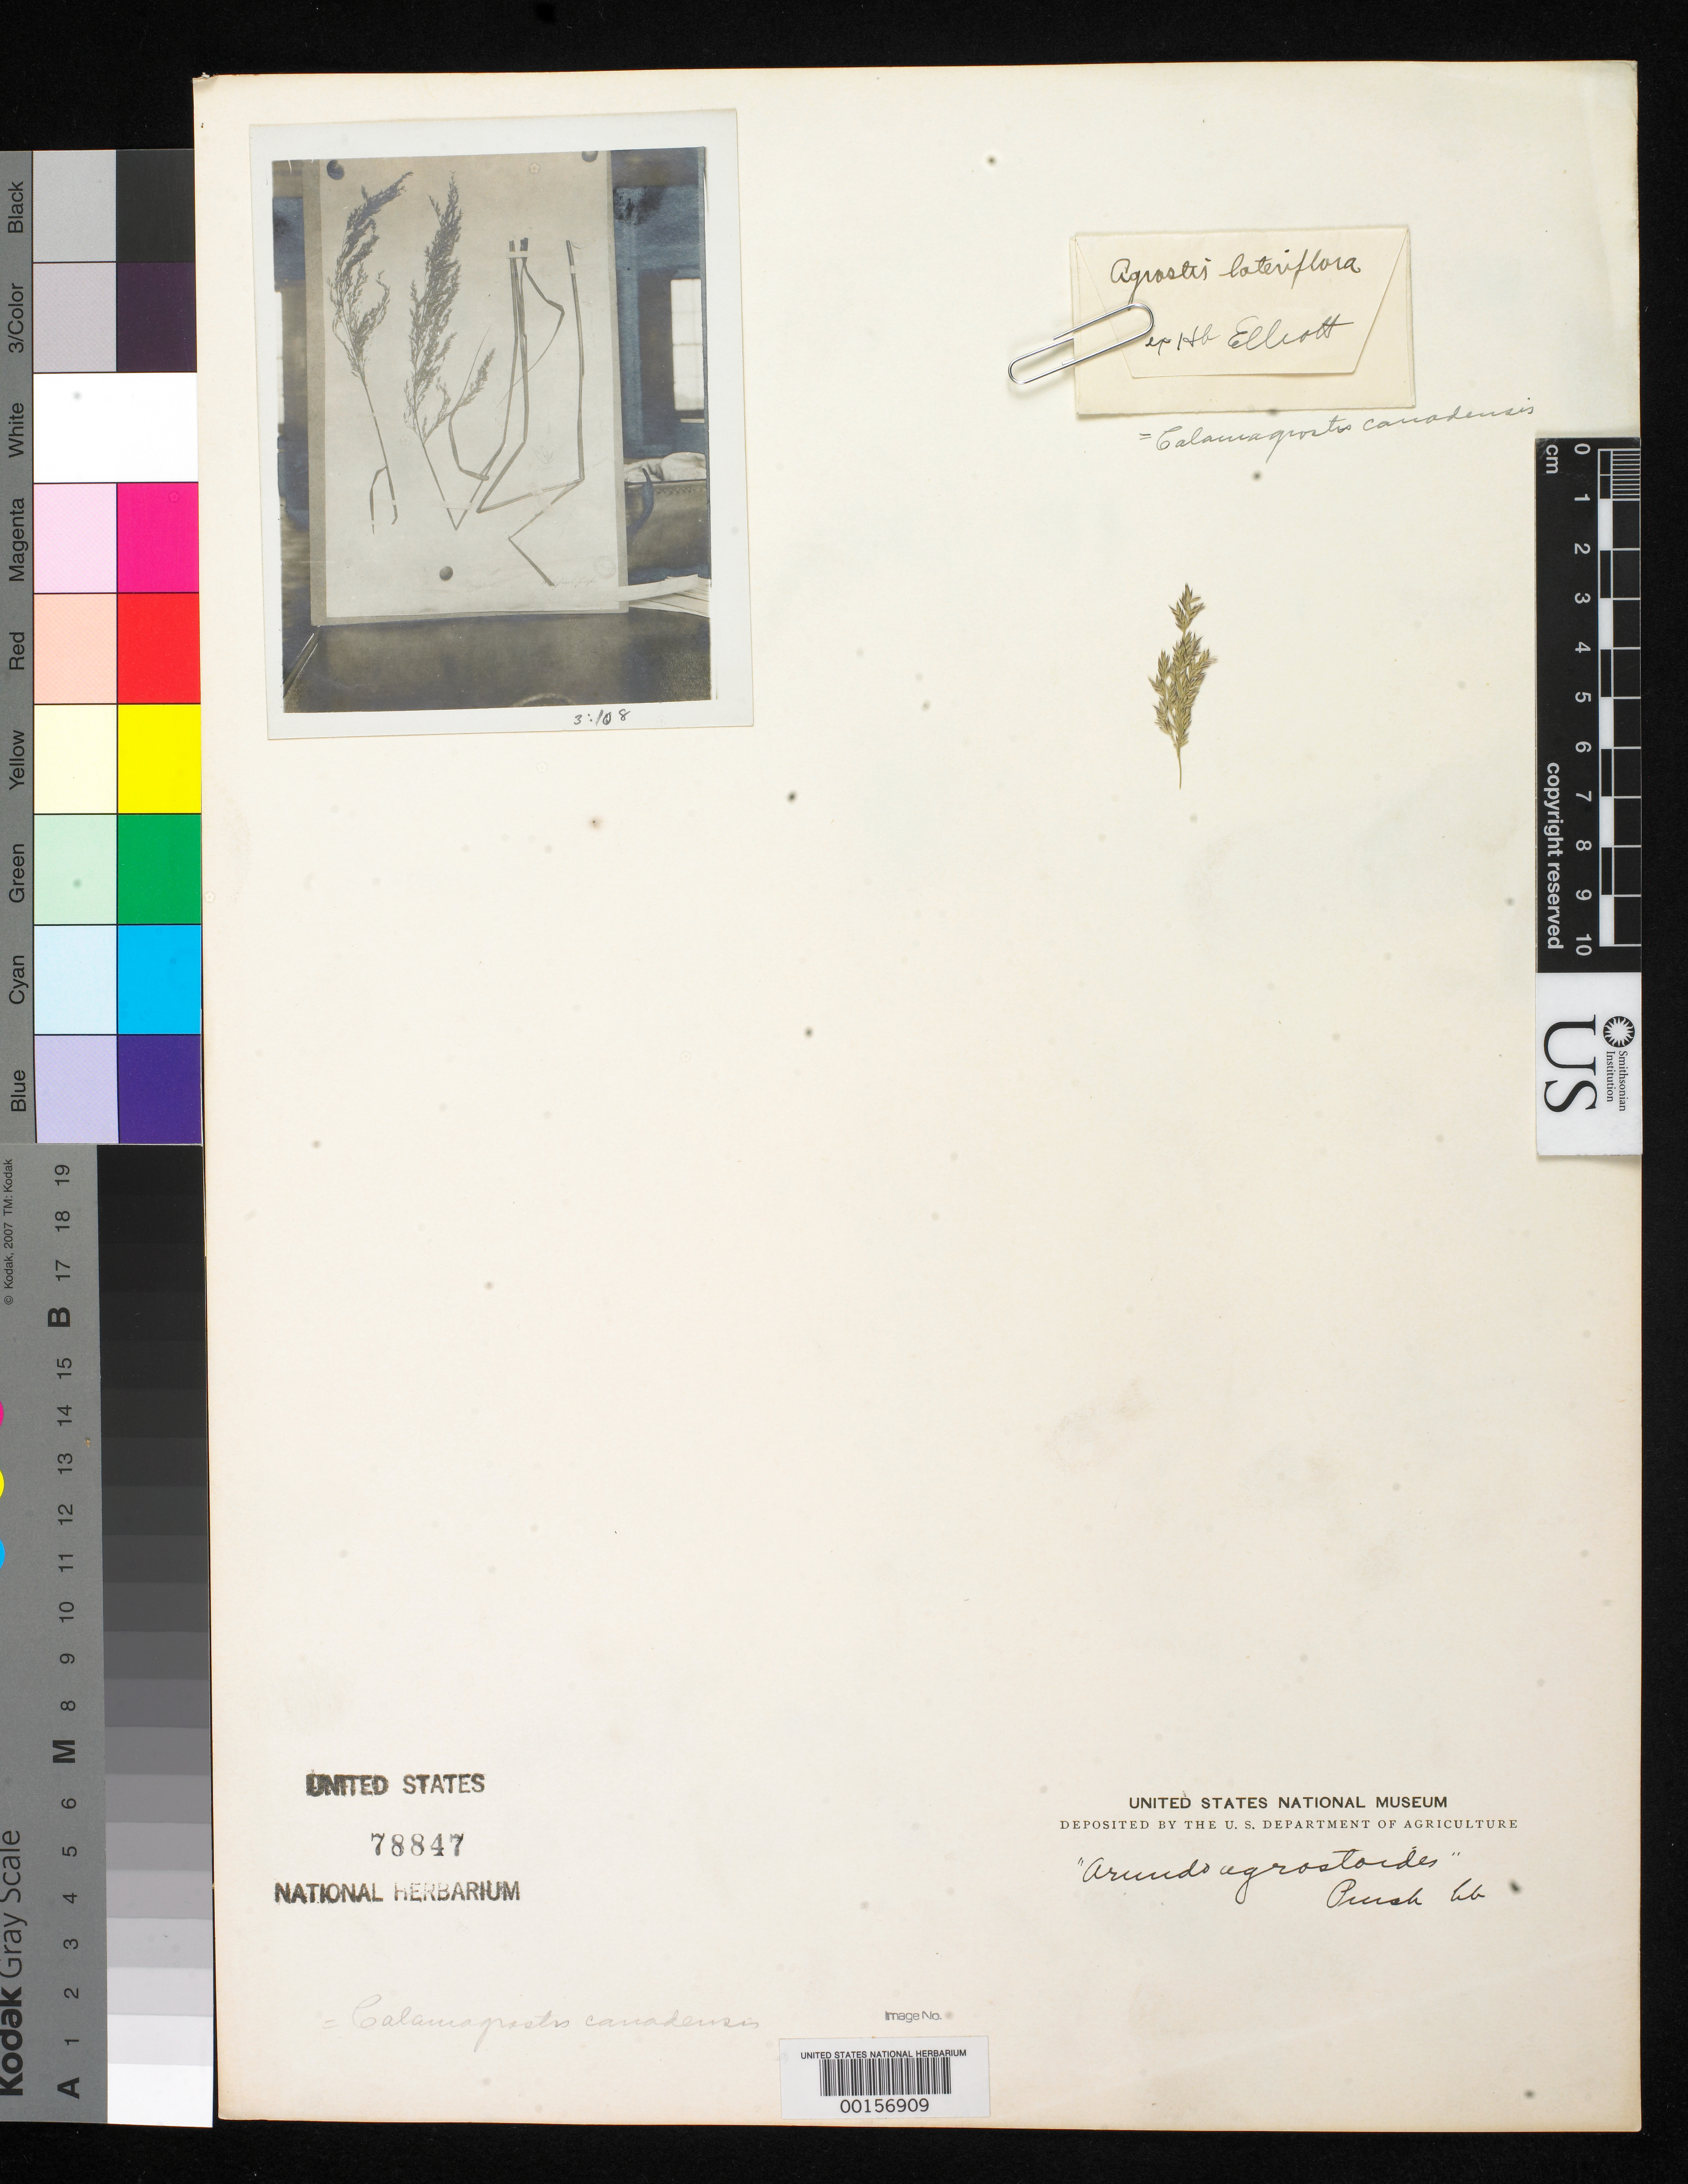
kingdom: Plantae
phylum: Tracheophyta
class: Liliopsida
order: Poales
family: Poaceae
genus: Arundo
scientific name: Arundo agrostoides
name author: Pursh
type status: Type Fragment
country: United States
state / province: New Jersey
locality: In bogs of New Jersey and Pennsylvania.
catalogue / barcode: US 78847